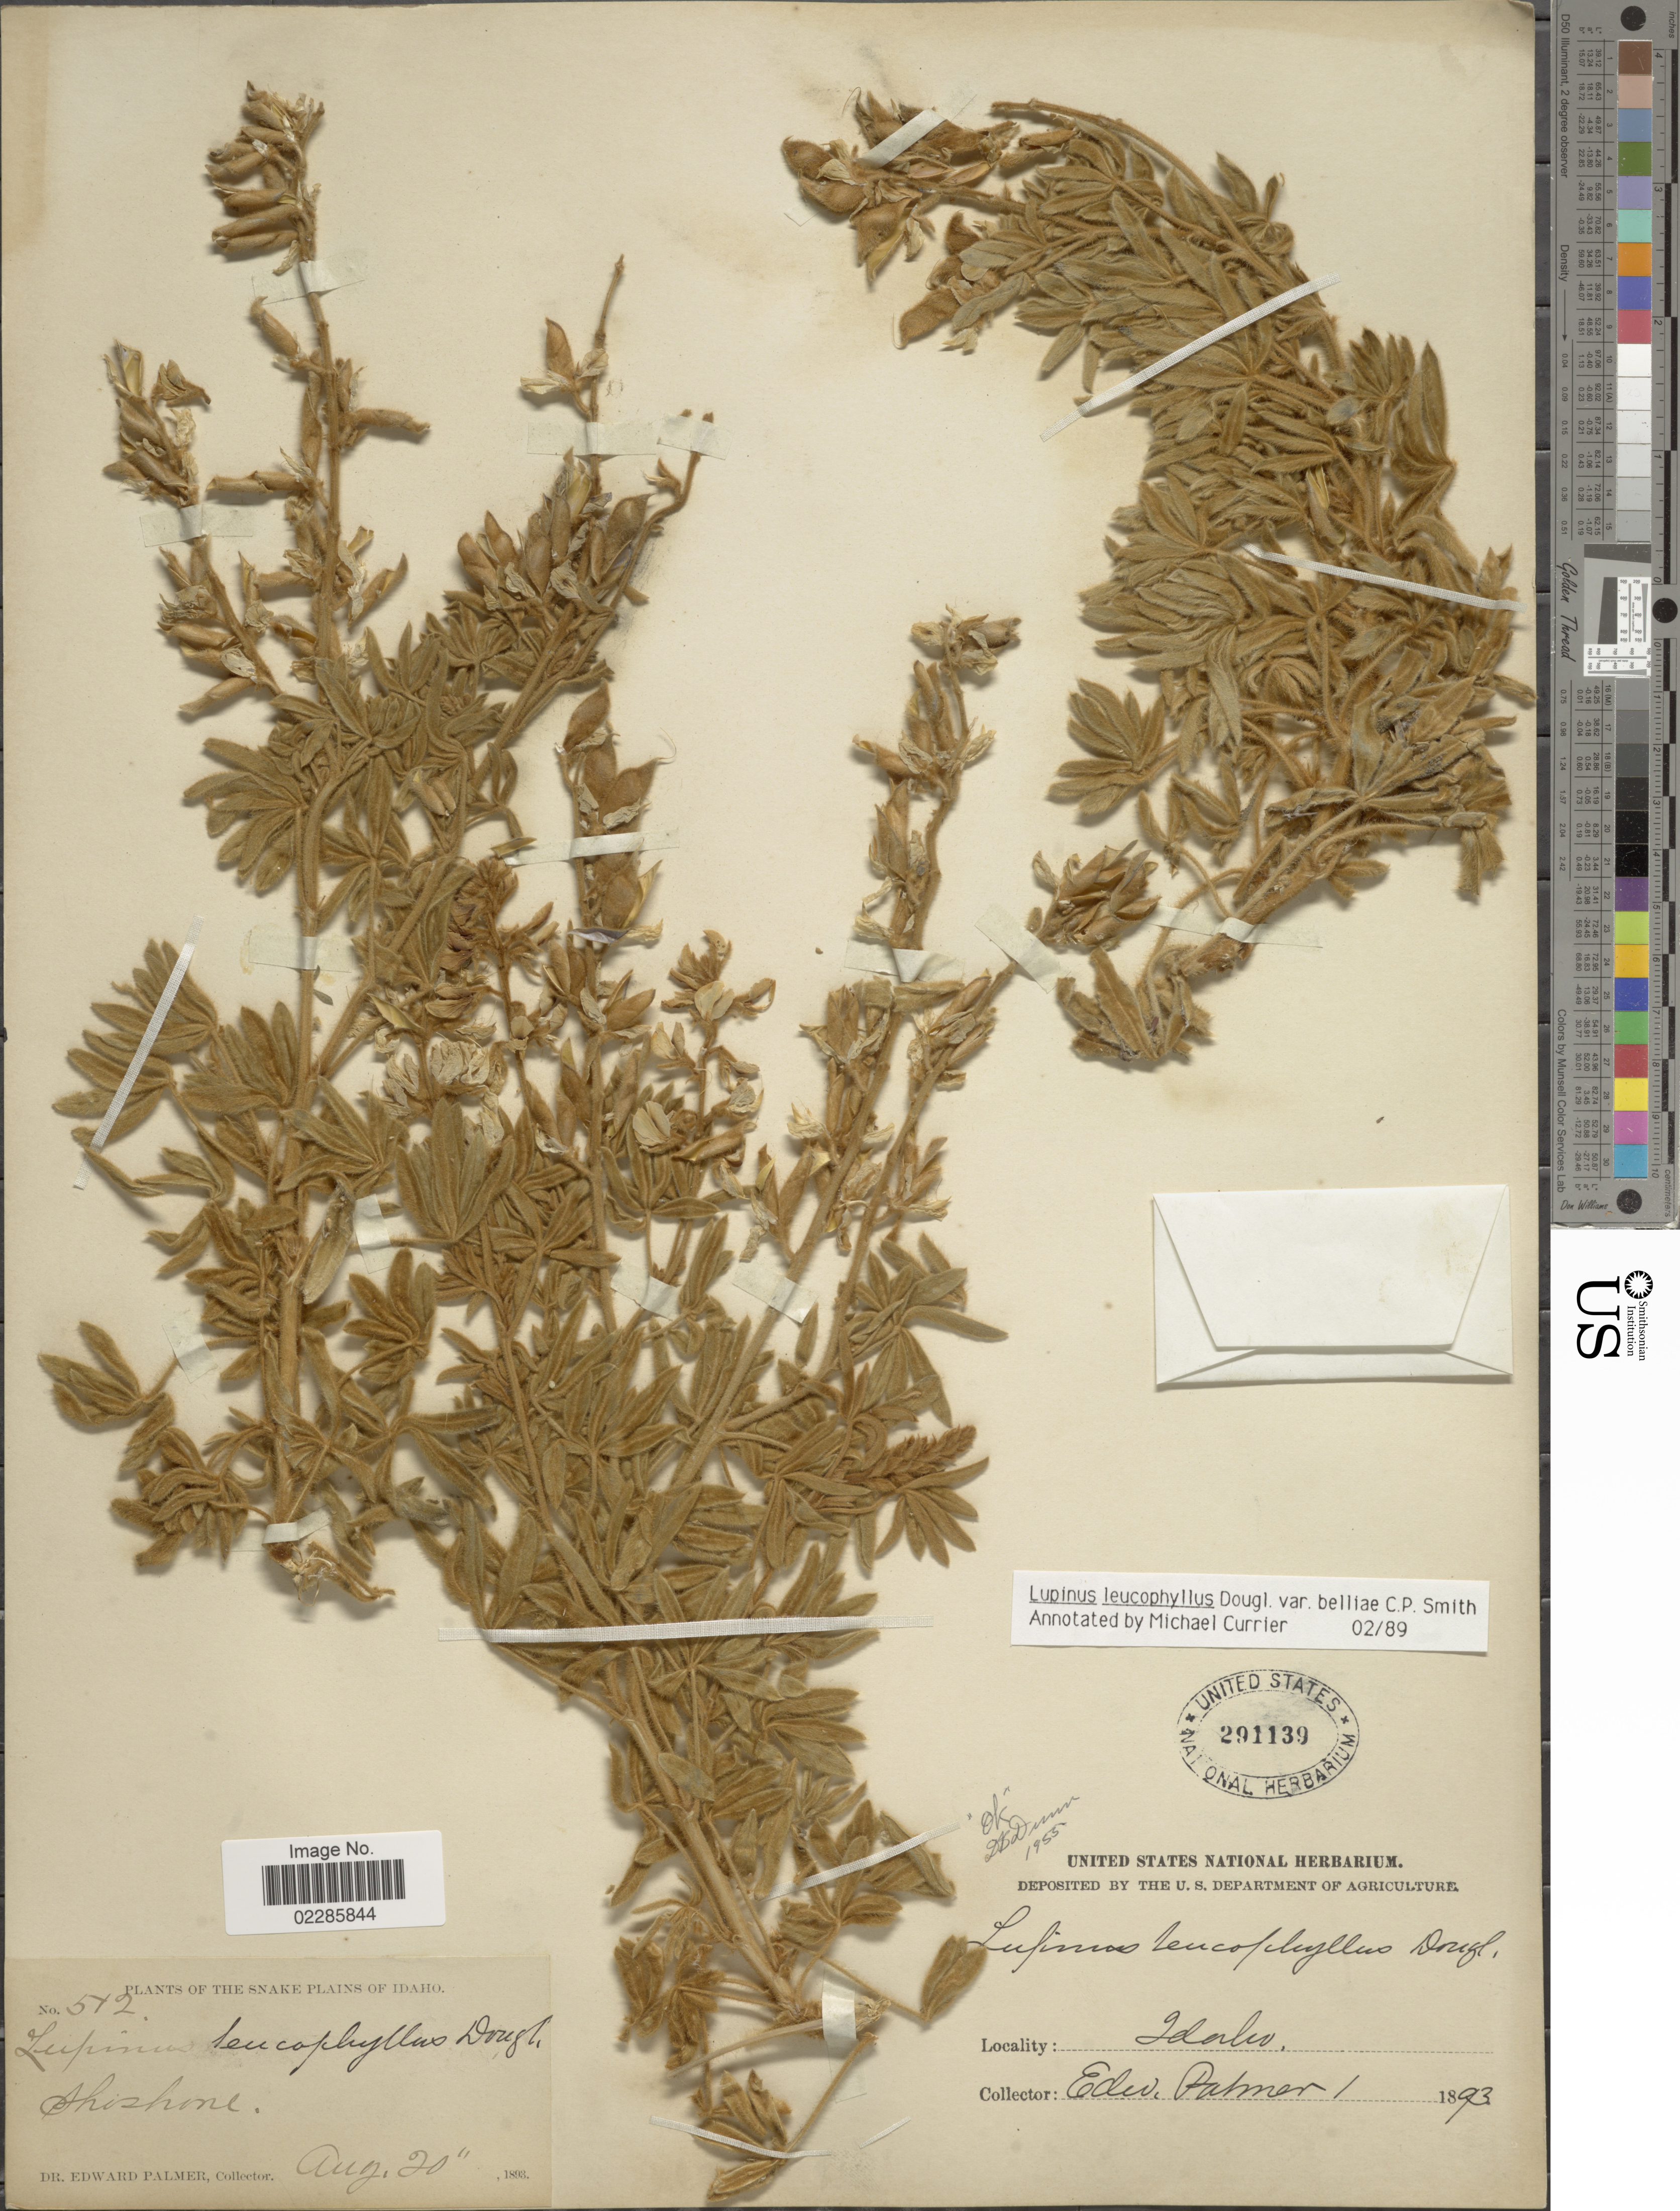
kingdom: Plantae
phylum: Tracheophyta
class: Magnoliopsida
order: Fabales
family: Fabaceae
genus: Lupinus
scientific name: Lupinus leucophyllus var. belliae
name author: C.P. Sm.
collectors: E. Palmer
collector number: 512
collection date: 1893-08-20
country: United States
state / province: Idaho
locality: The Snake Plains of Idaho, Shishore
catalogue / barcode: US 291139